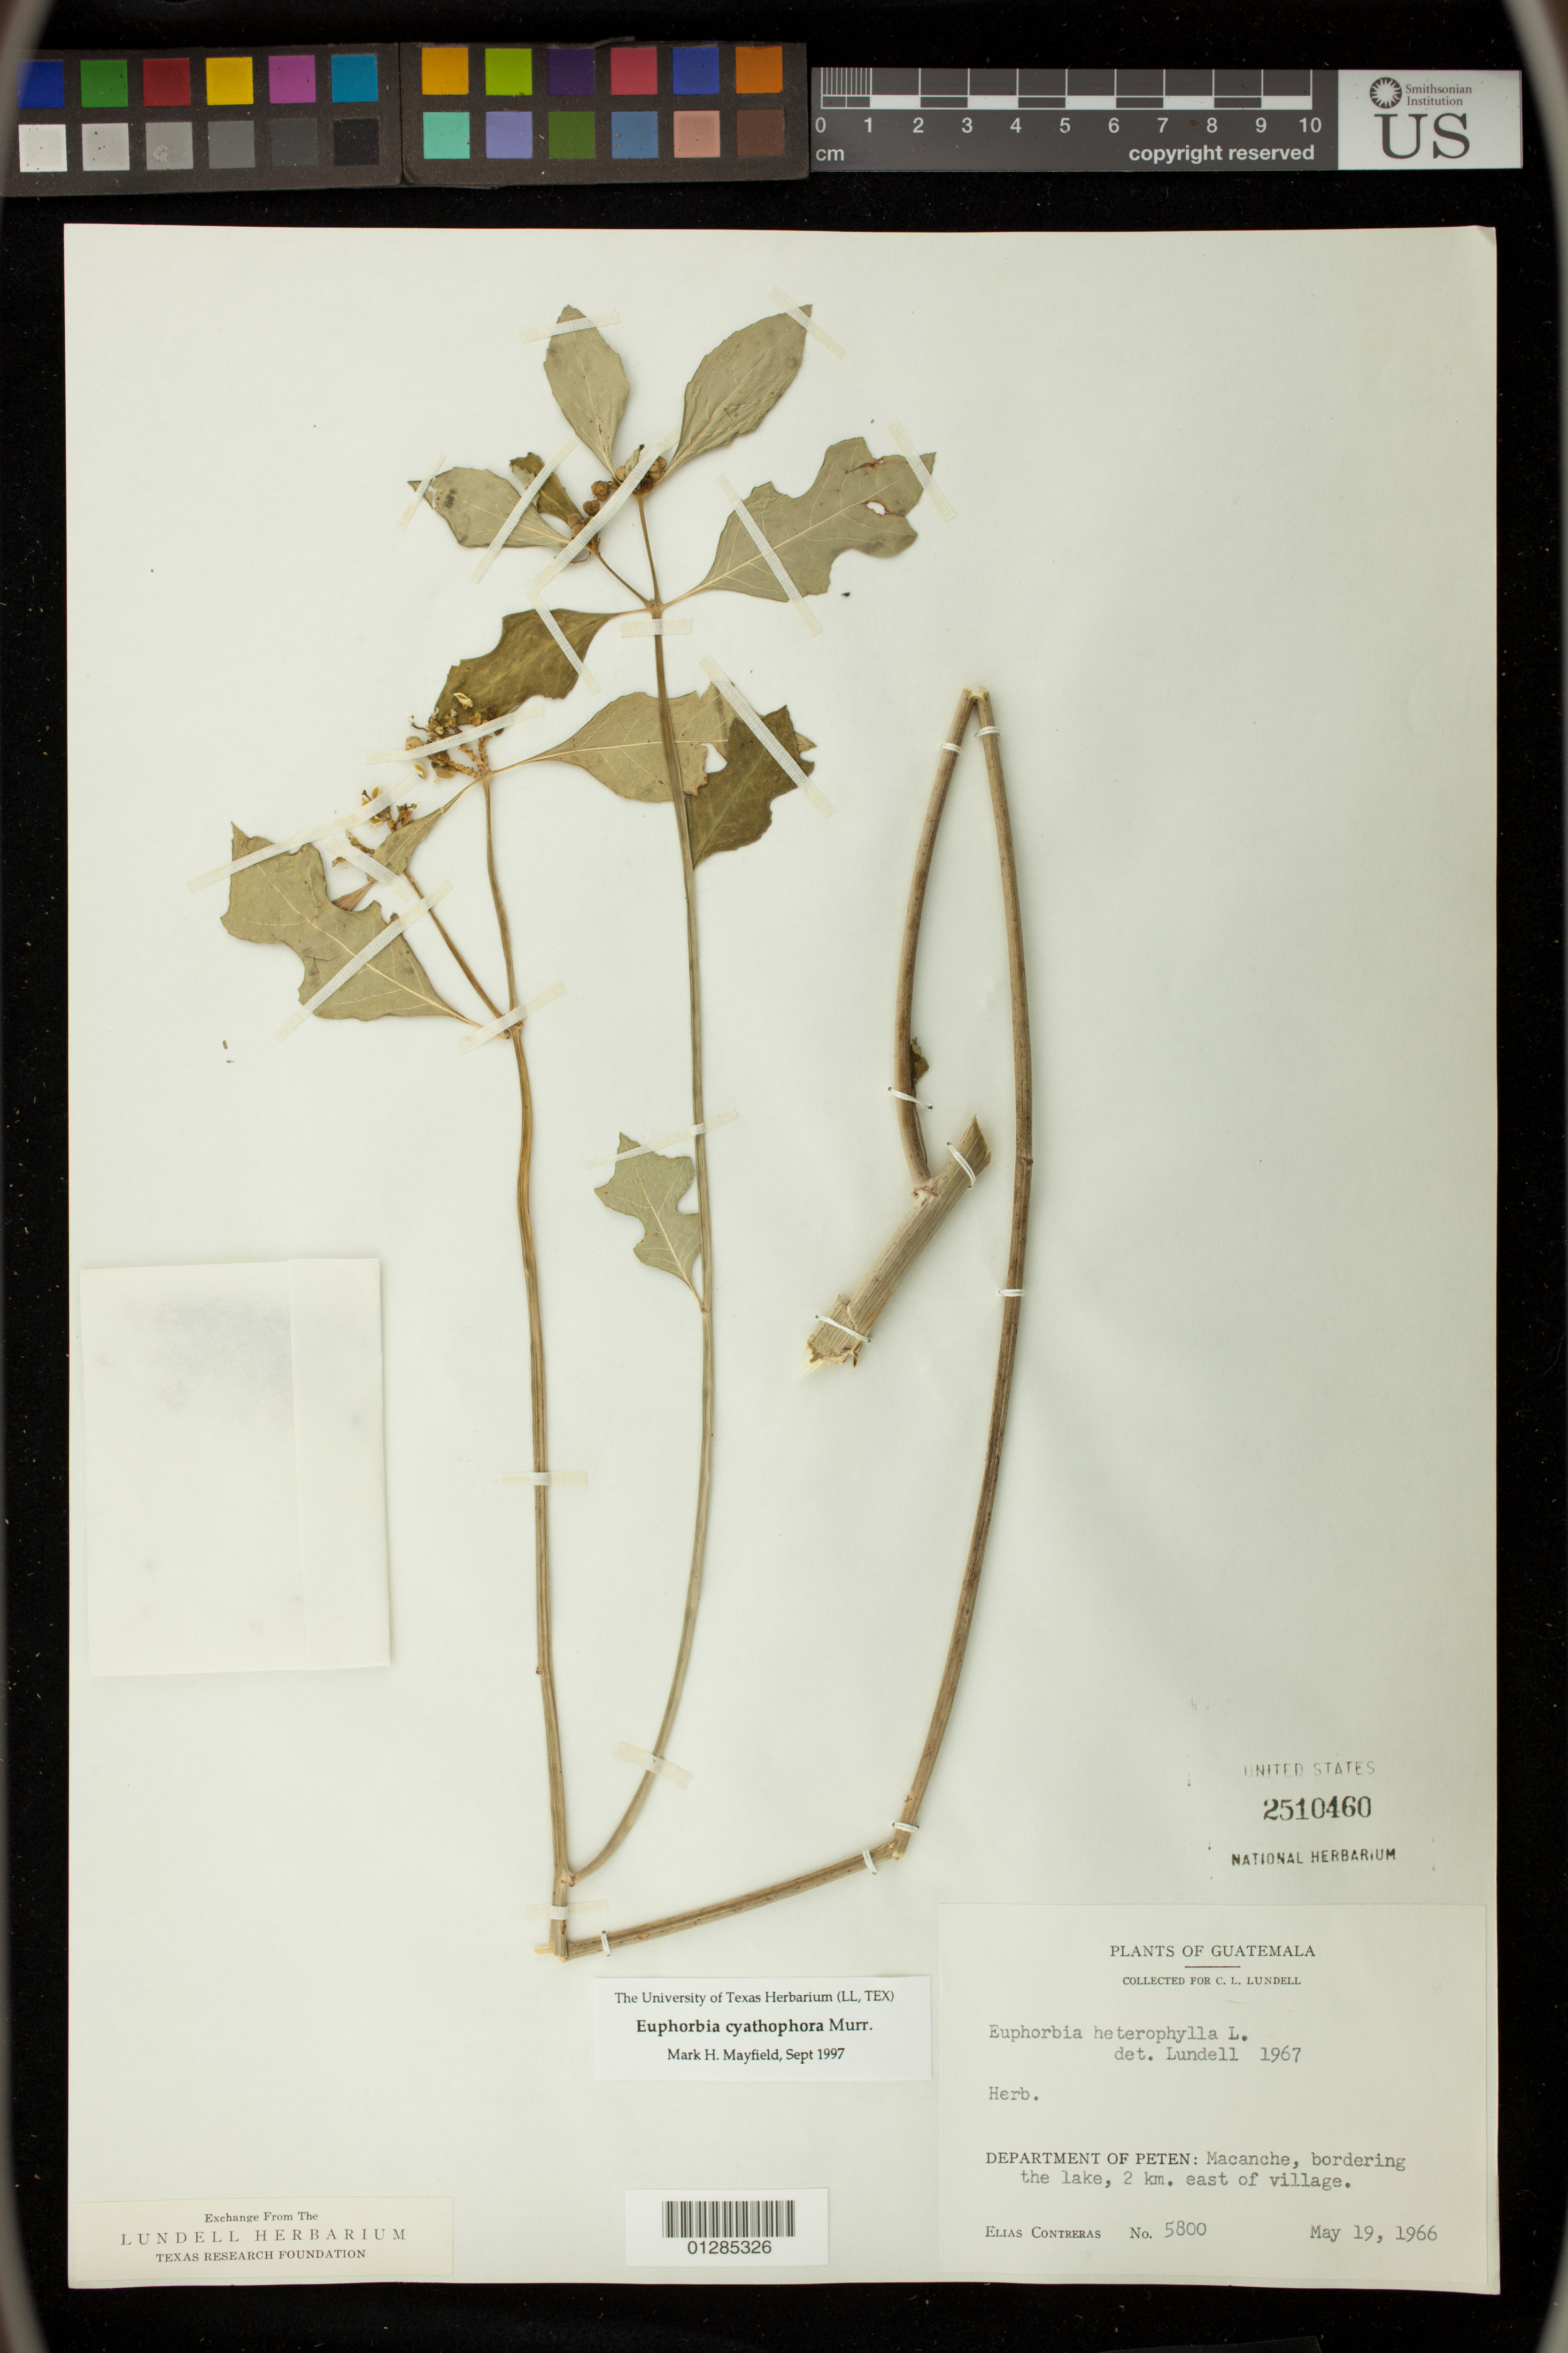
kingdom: Plantae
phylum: Tracheophyta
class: Magnoliopsida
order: Malpighiales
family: Euphorbiaceae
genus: Euphorbia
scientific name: Euphorbia heterophylla var. cyathophora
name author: (Murr.) Griseb.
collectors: E. Contreras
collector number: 5800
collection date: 1966-05-19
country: Guatemala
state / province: El Petén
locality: Macanche, bordering the lake, 2 km. east of village.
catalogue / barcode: US 2510460